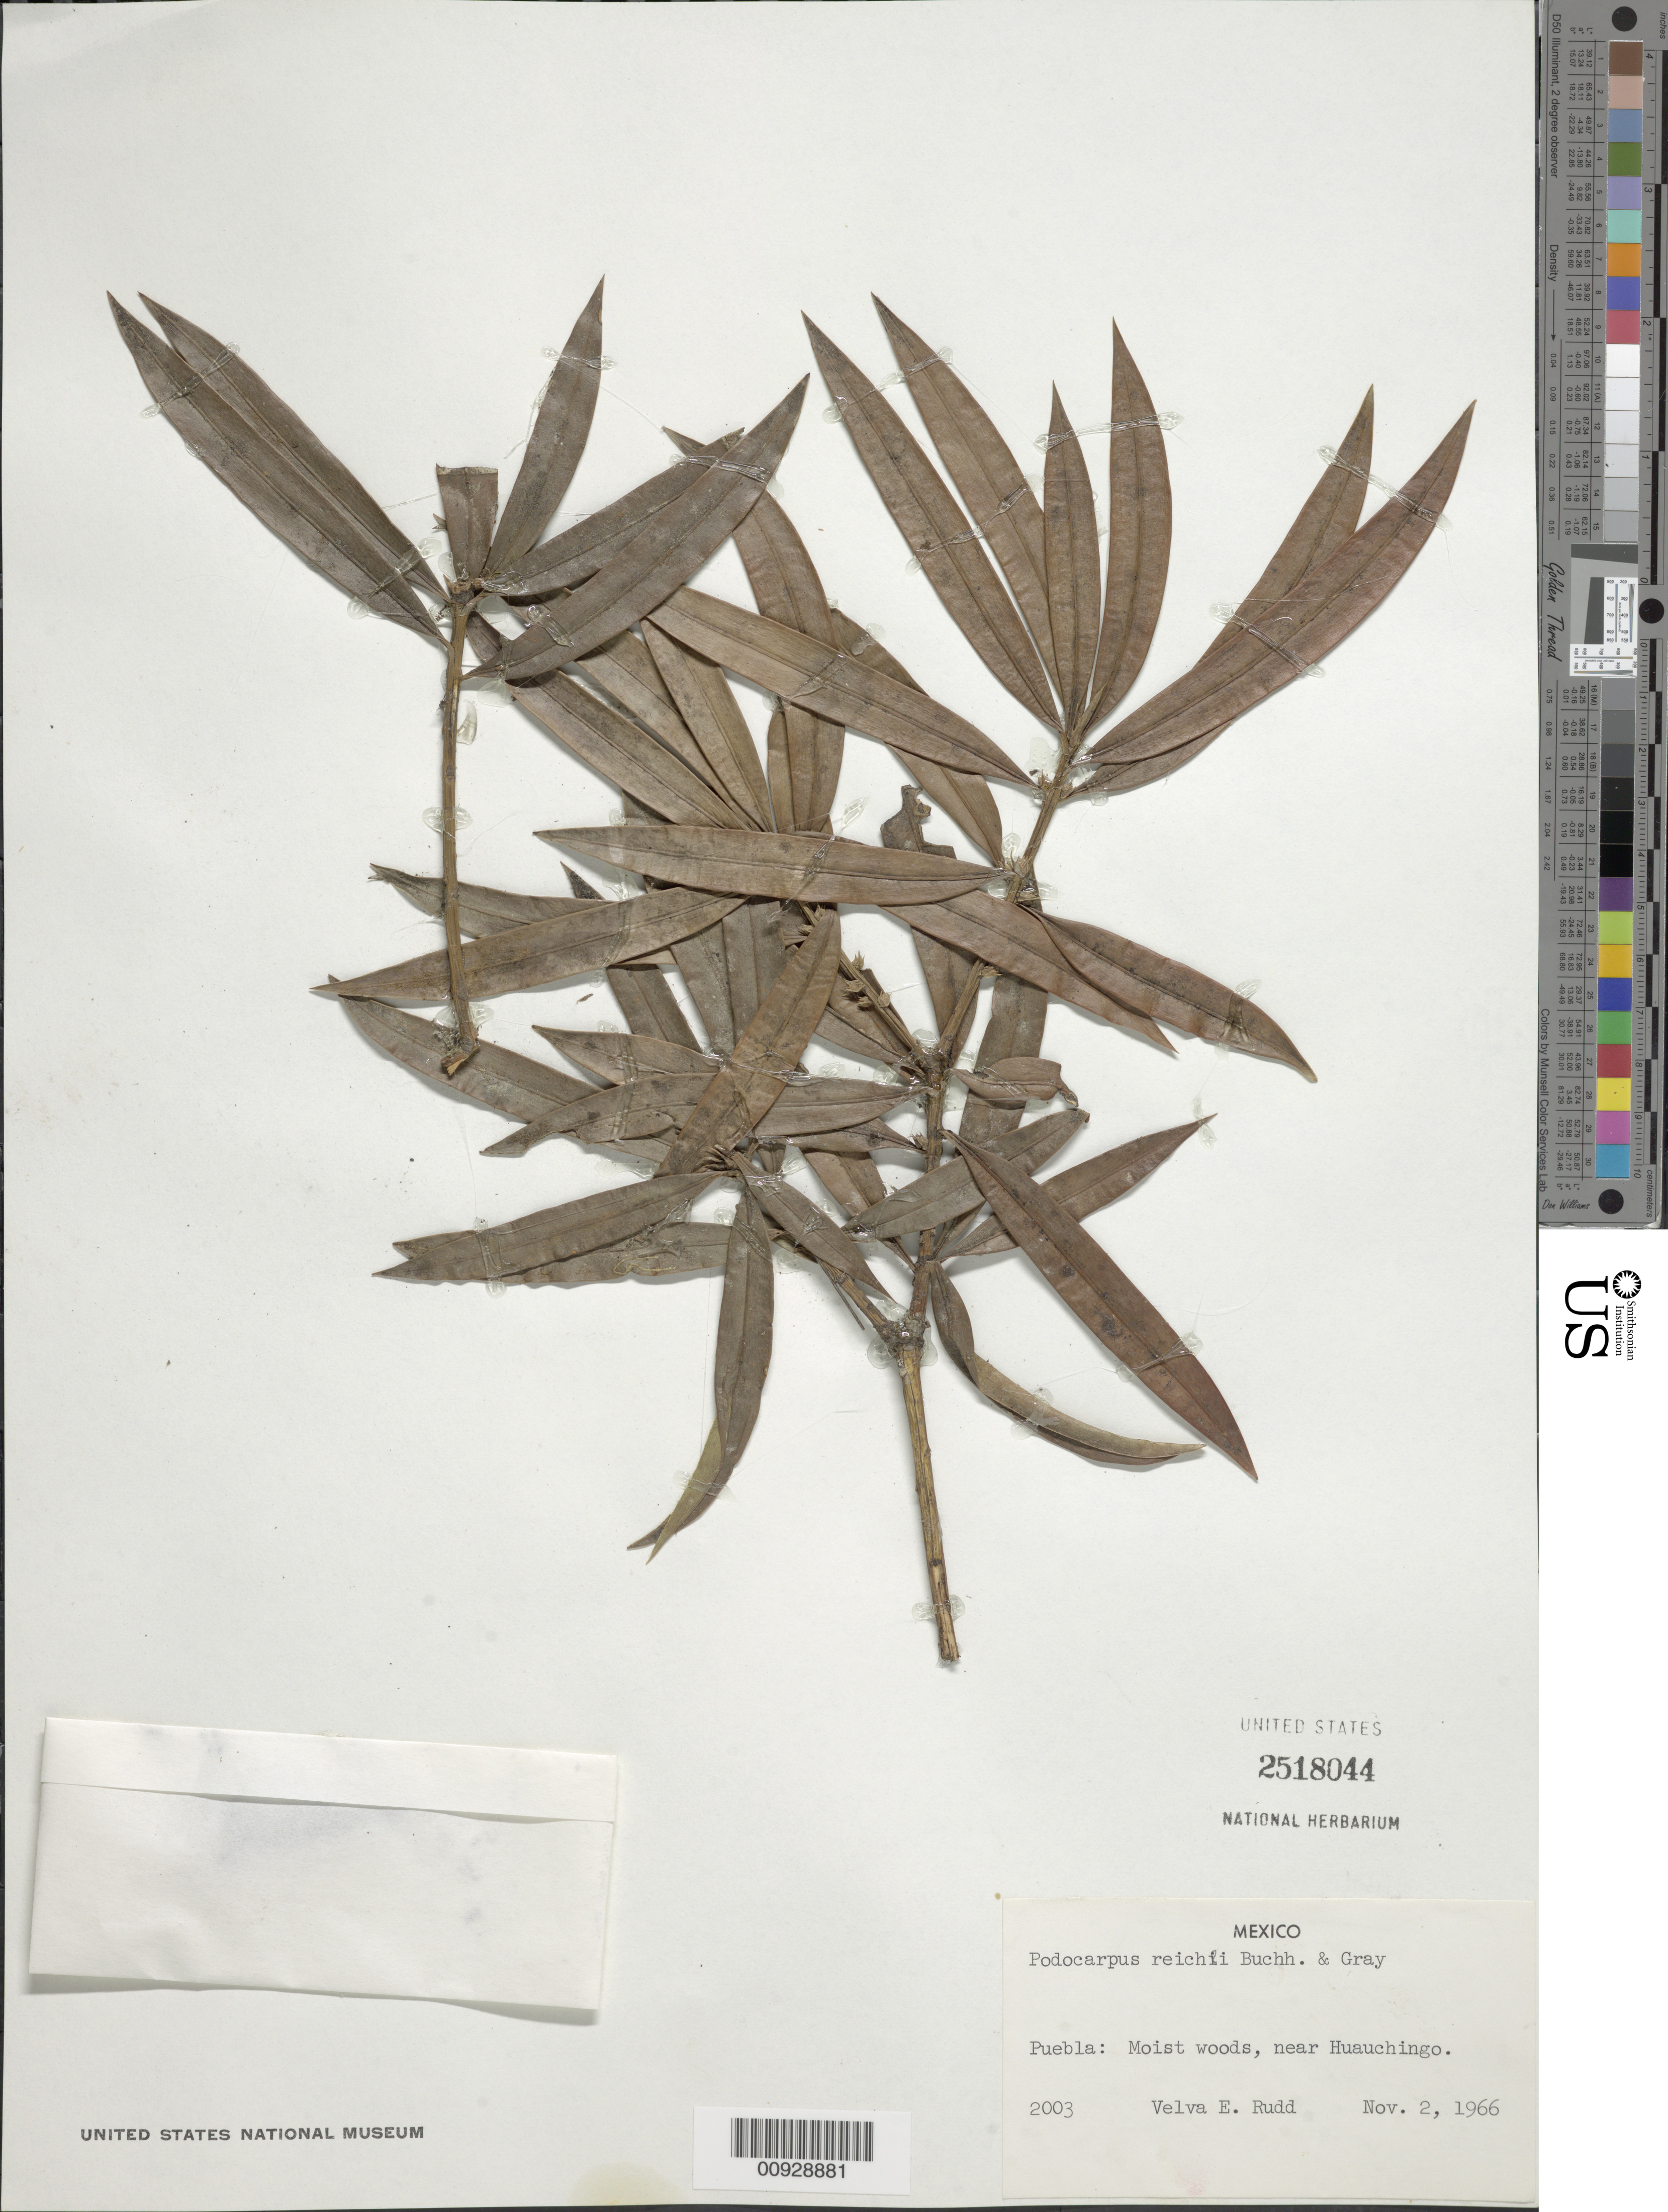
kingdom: Plantae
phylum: Tracheophyta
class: Pinopsida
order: Pinales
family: Podocarpaceae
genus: Podocarpus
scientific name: Podocarpus reichei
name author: J. Buchholz & N.E. Gray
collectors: V. E. Rudd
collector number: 2003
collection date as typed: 02 Nov 1966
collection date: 1966-11-02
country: Mexico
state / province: Puebla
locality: Near Huauchingo.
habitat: Moist woods.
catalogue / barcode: US 2518044